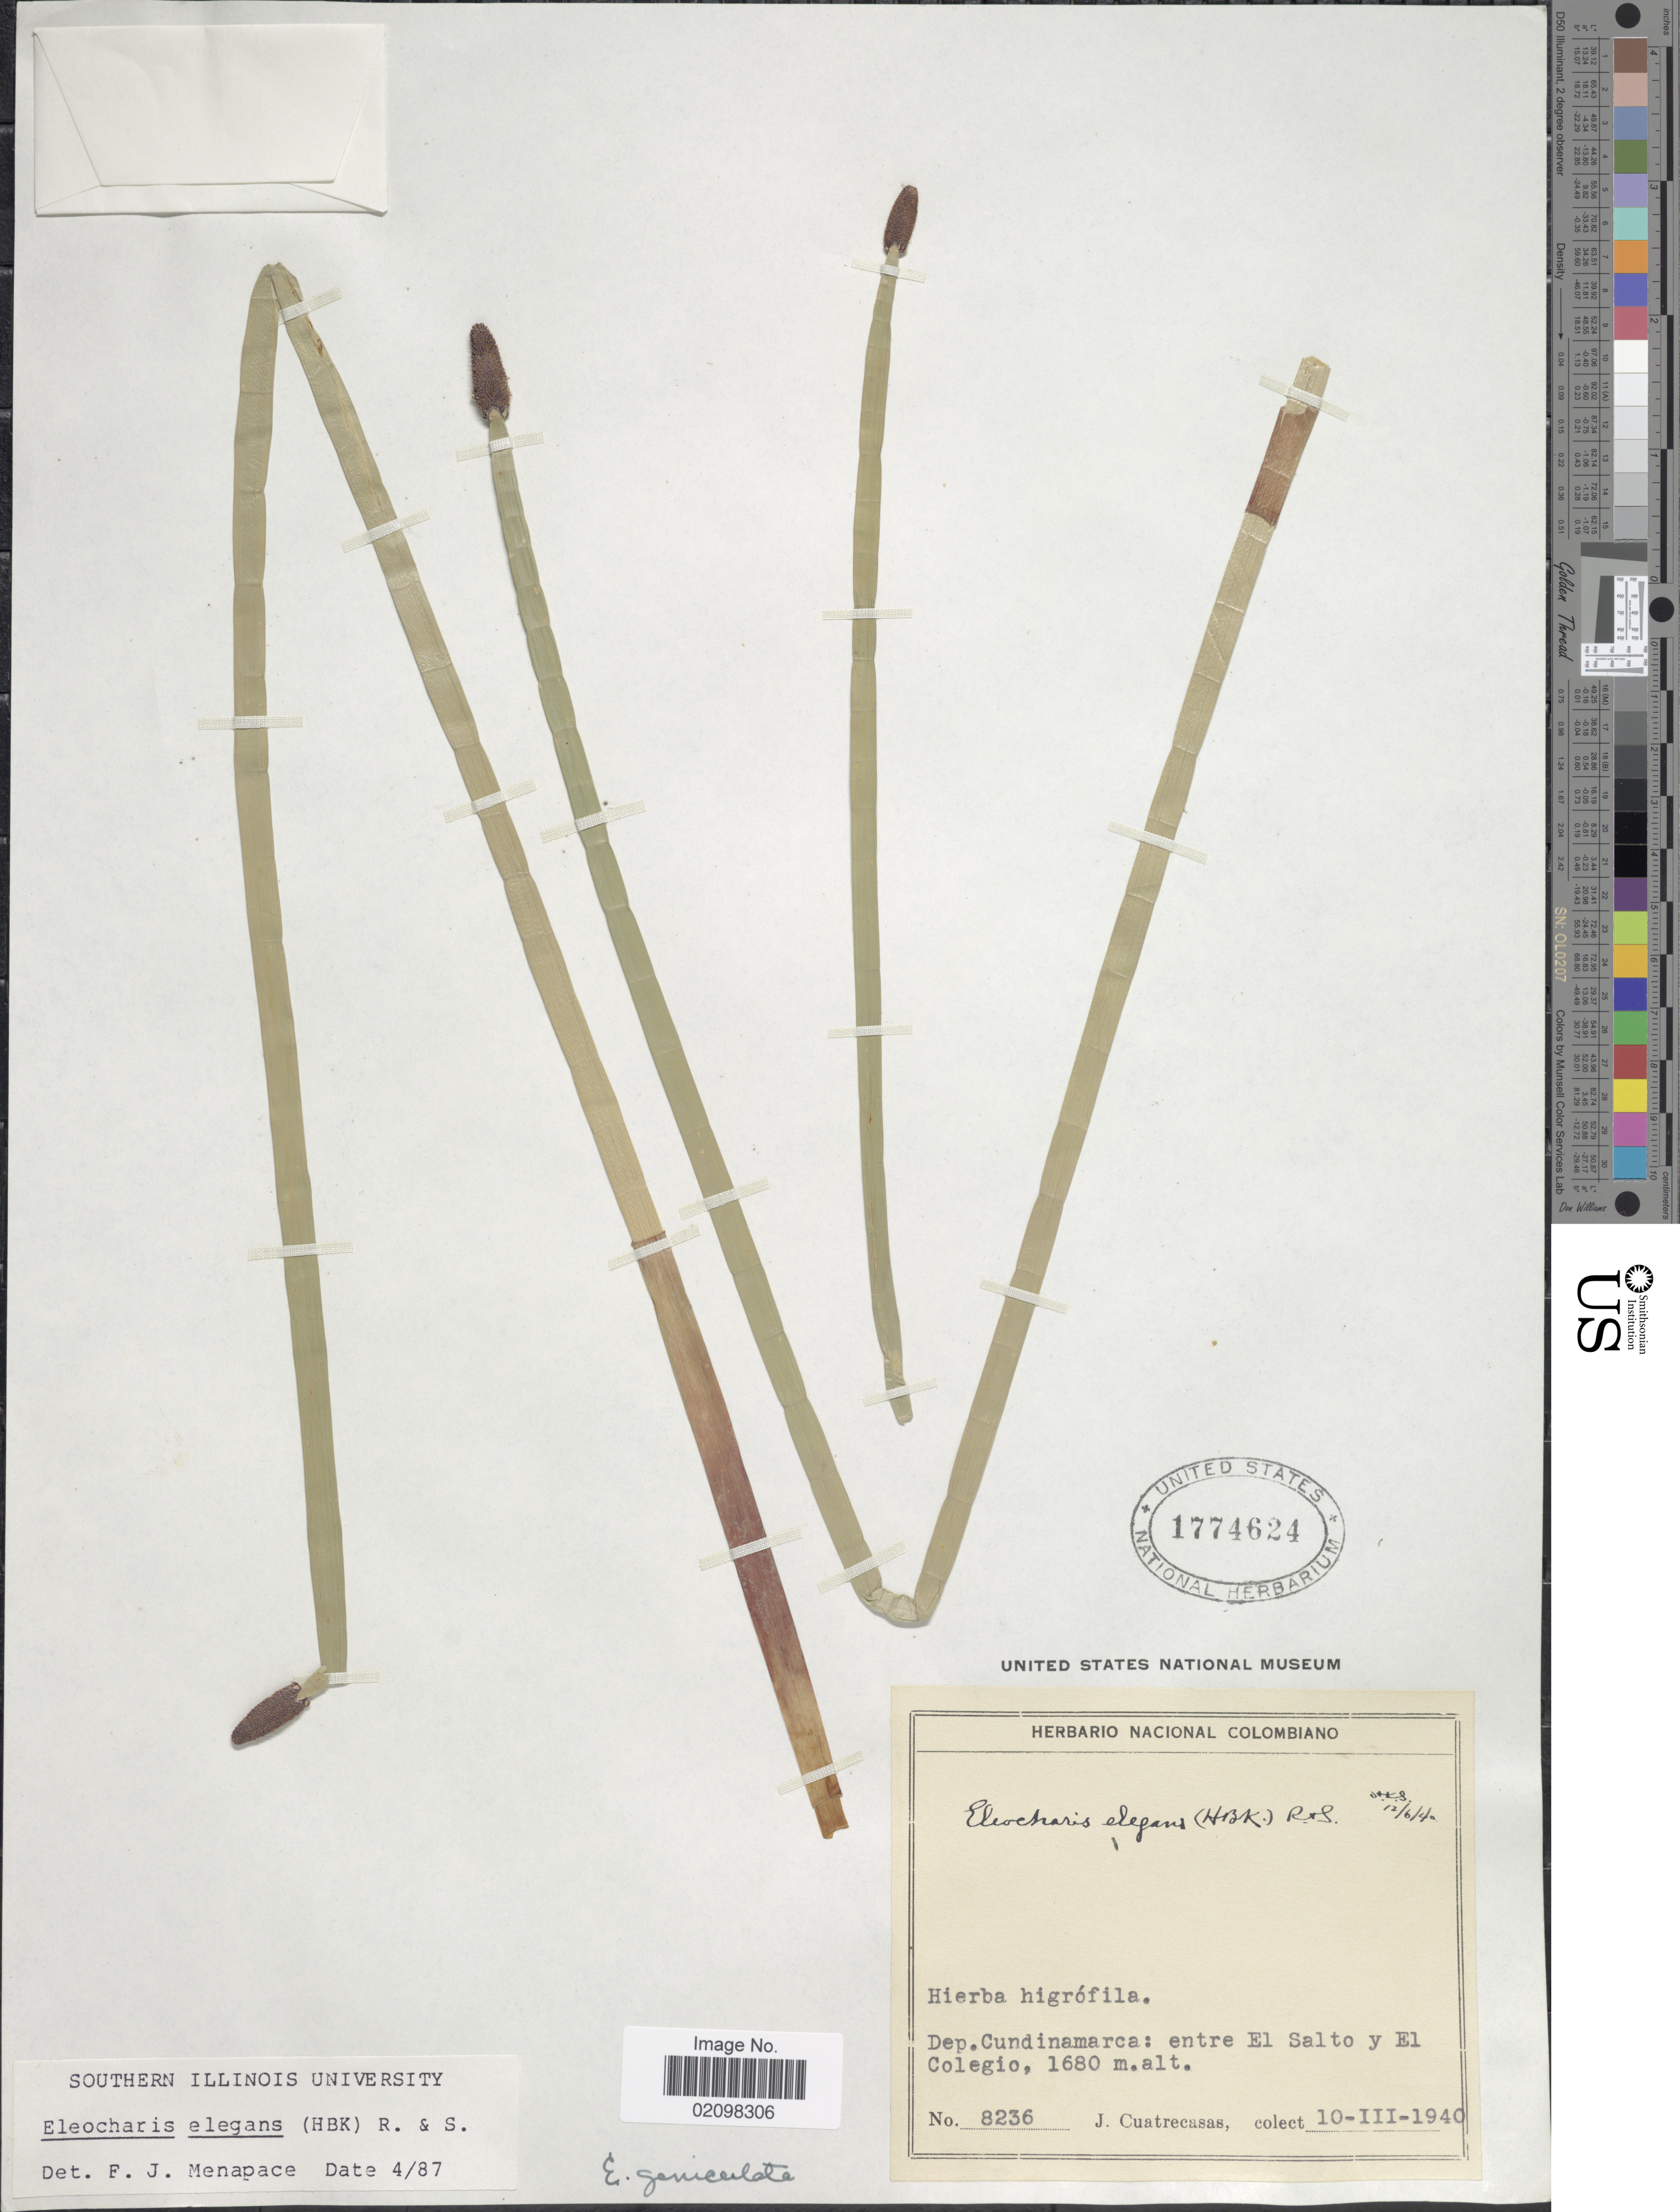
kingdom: Plantae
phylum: Tracheophyta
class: Liliopsida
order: Poales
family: Cyperaceae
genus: Eleocharis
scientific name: Eleocharis elegans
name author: (Kunth) Roem. & Schult.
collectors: J. Cuatrecasas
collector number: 8236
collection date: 1940-03-10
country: Colombia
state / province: Cundinamarca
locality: Entre El Salto y El Colegio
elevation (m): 1680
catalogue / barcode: US 1774624